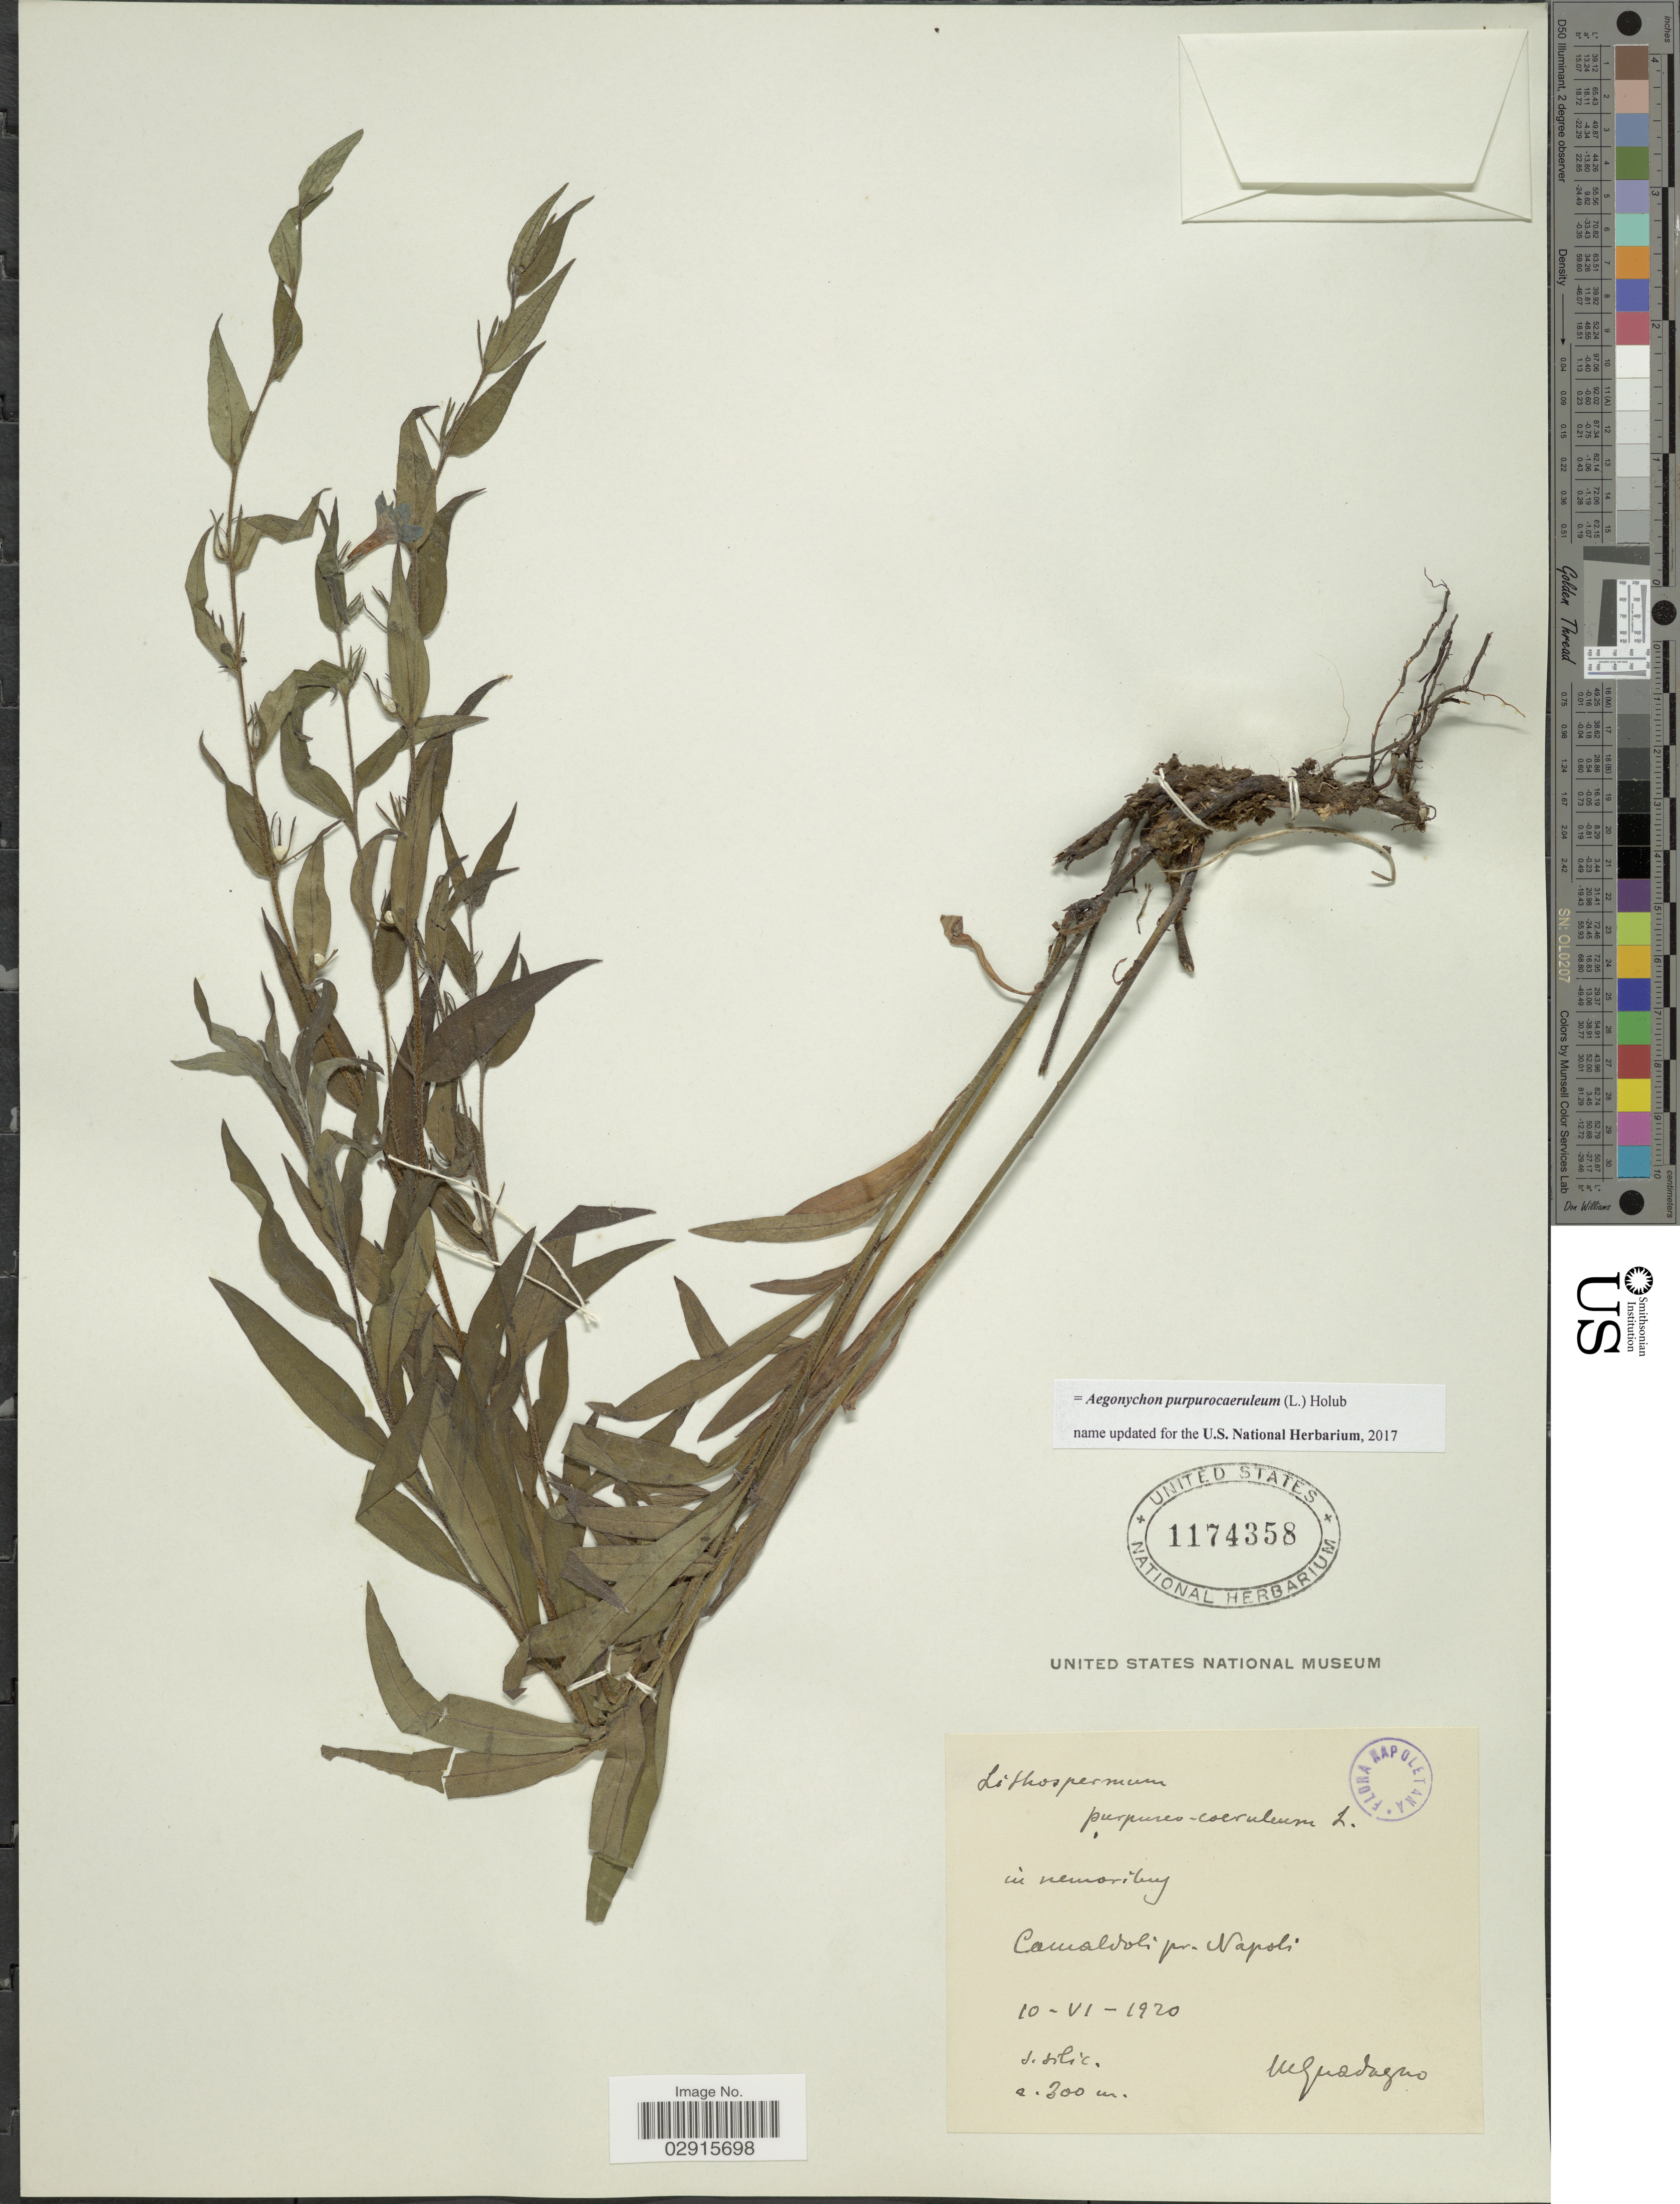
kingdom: Plantae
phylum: Tracheophyta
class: Magnoliopsida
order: Boraginales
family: Boraginaceae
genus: Aegonychon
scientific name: Aegonychon purpurocaeruleum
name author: (L.) Holub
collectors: M. Guadagno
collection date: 1920-06-10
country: Italy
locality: Camaldoli pr. Napoli.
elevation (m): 300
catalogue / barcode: US 1174358